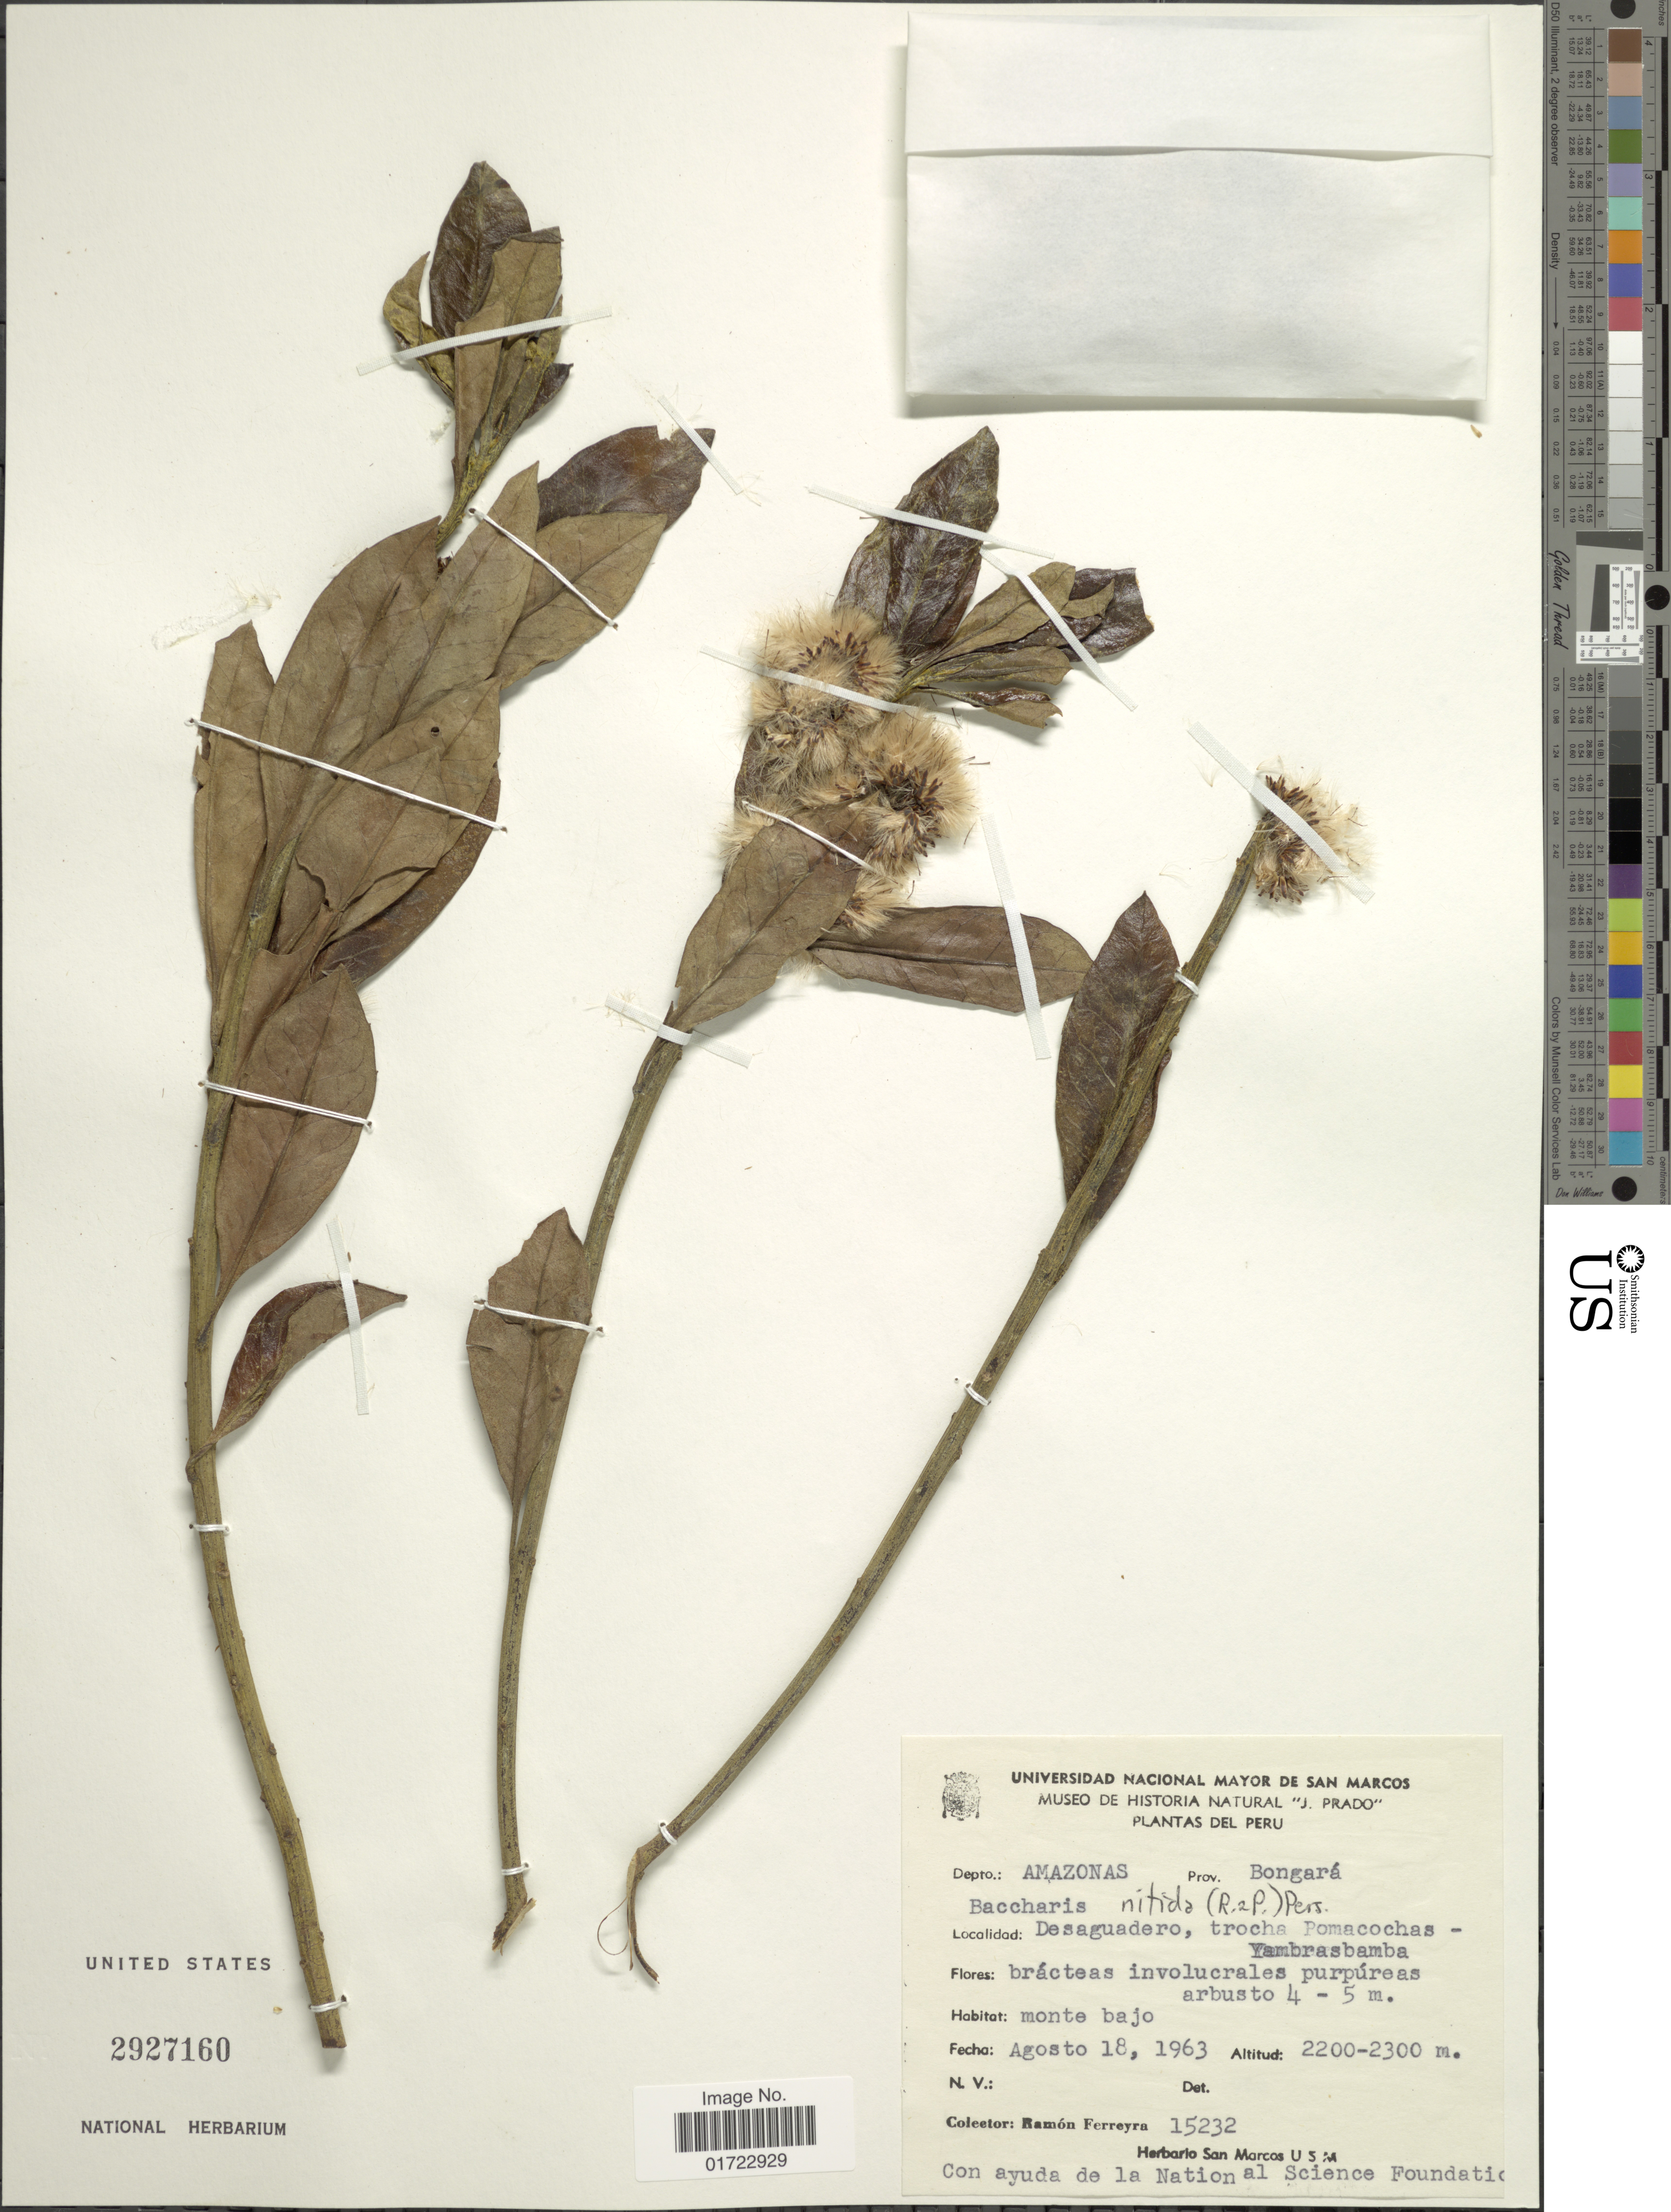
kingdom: Plantae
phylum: Tracheophyta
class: Magnoliopsida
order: Asterales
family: Asteraceae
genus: Baccharis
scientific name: Baccharis nitida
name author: (Ruiz & Pav.) Pers.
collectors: R. A. Ferreyra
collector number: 15232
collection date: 1963-08-18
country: Peru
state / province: Amazonas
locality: Prov. Bongará. Desaguadero, trocha Pomacochas - Yambrasbamba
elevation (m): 2200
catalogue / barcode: US 2927160